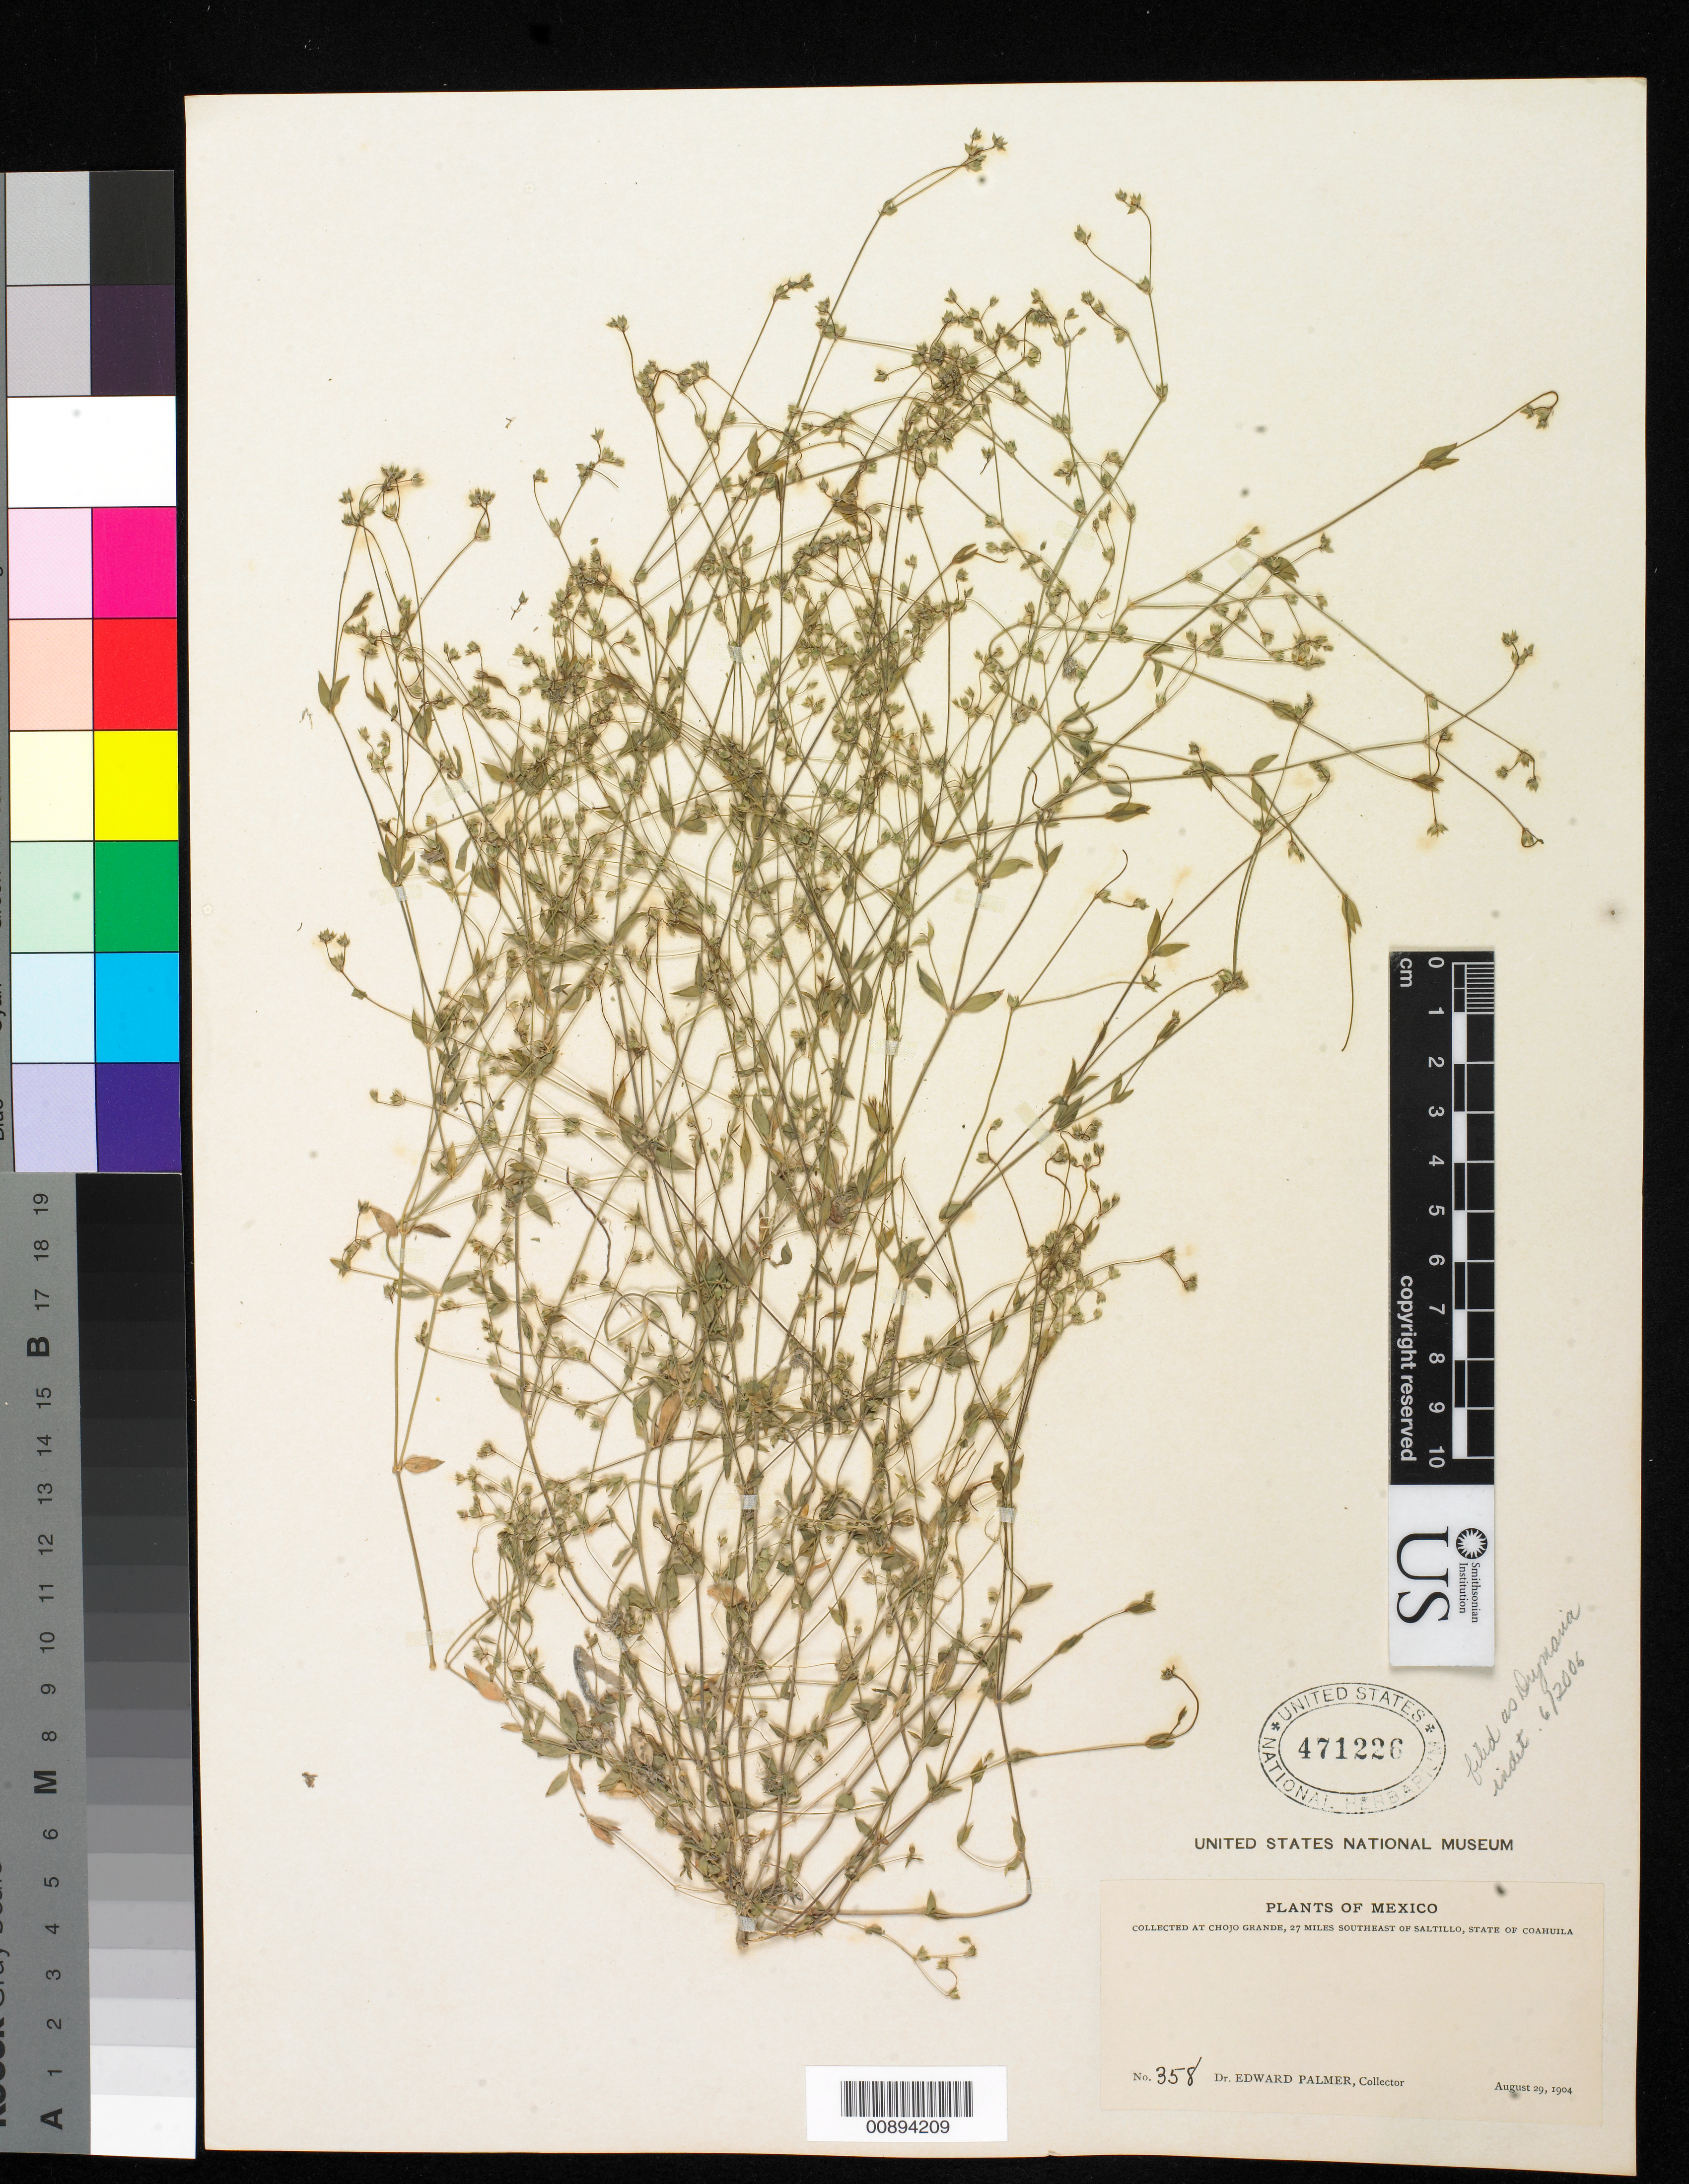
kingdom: Plantae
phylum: Tracheophyta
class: Magnoliopsida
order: Caryophyllales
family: Caryophyllaceae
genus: Drymaria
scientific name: Drymaria sp.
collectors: E. Palmer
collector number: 358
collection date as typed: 29 Aug 1904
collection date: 1904-08-29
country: Mexico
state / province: Coahuila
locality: Chojo Grande, 27 miles southeast of Saltillo, Coahuila.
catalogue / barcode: US 471226